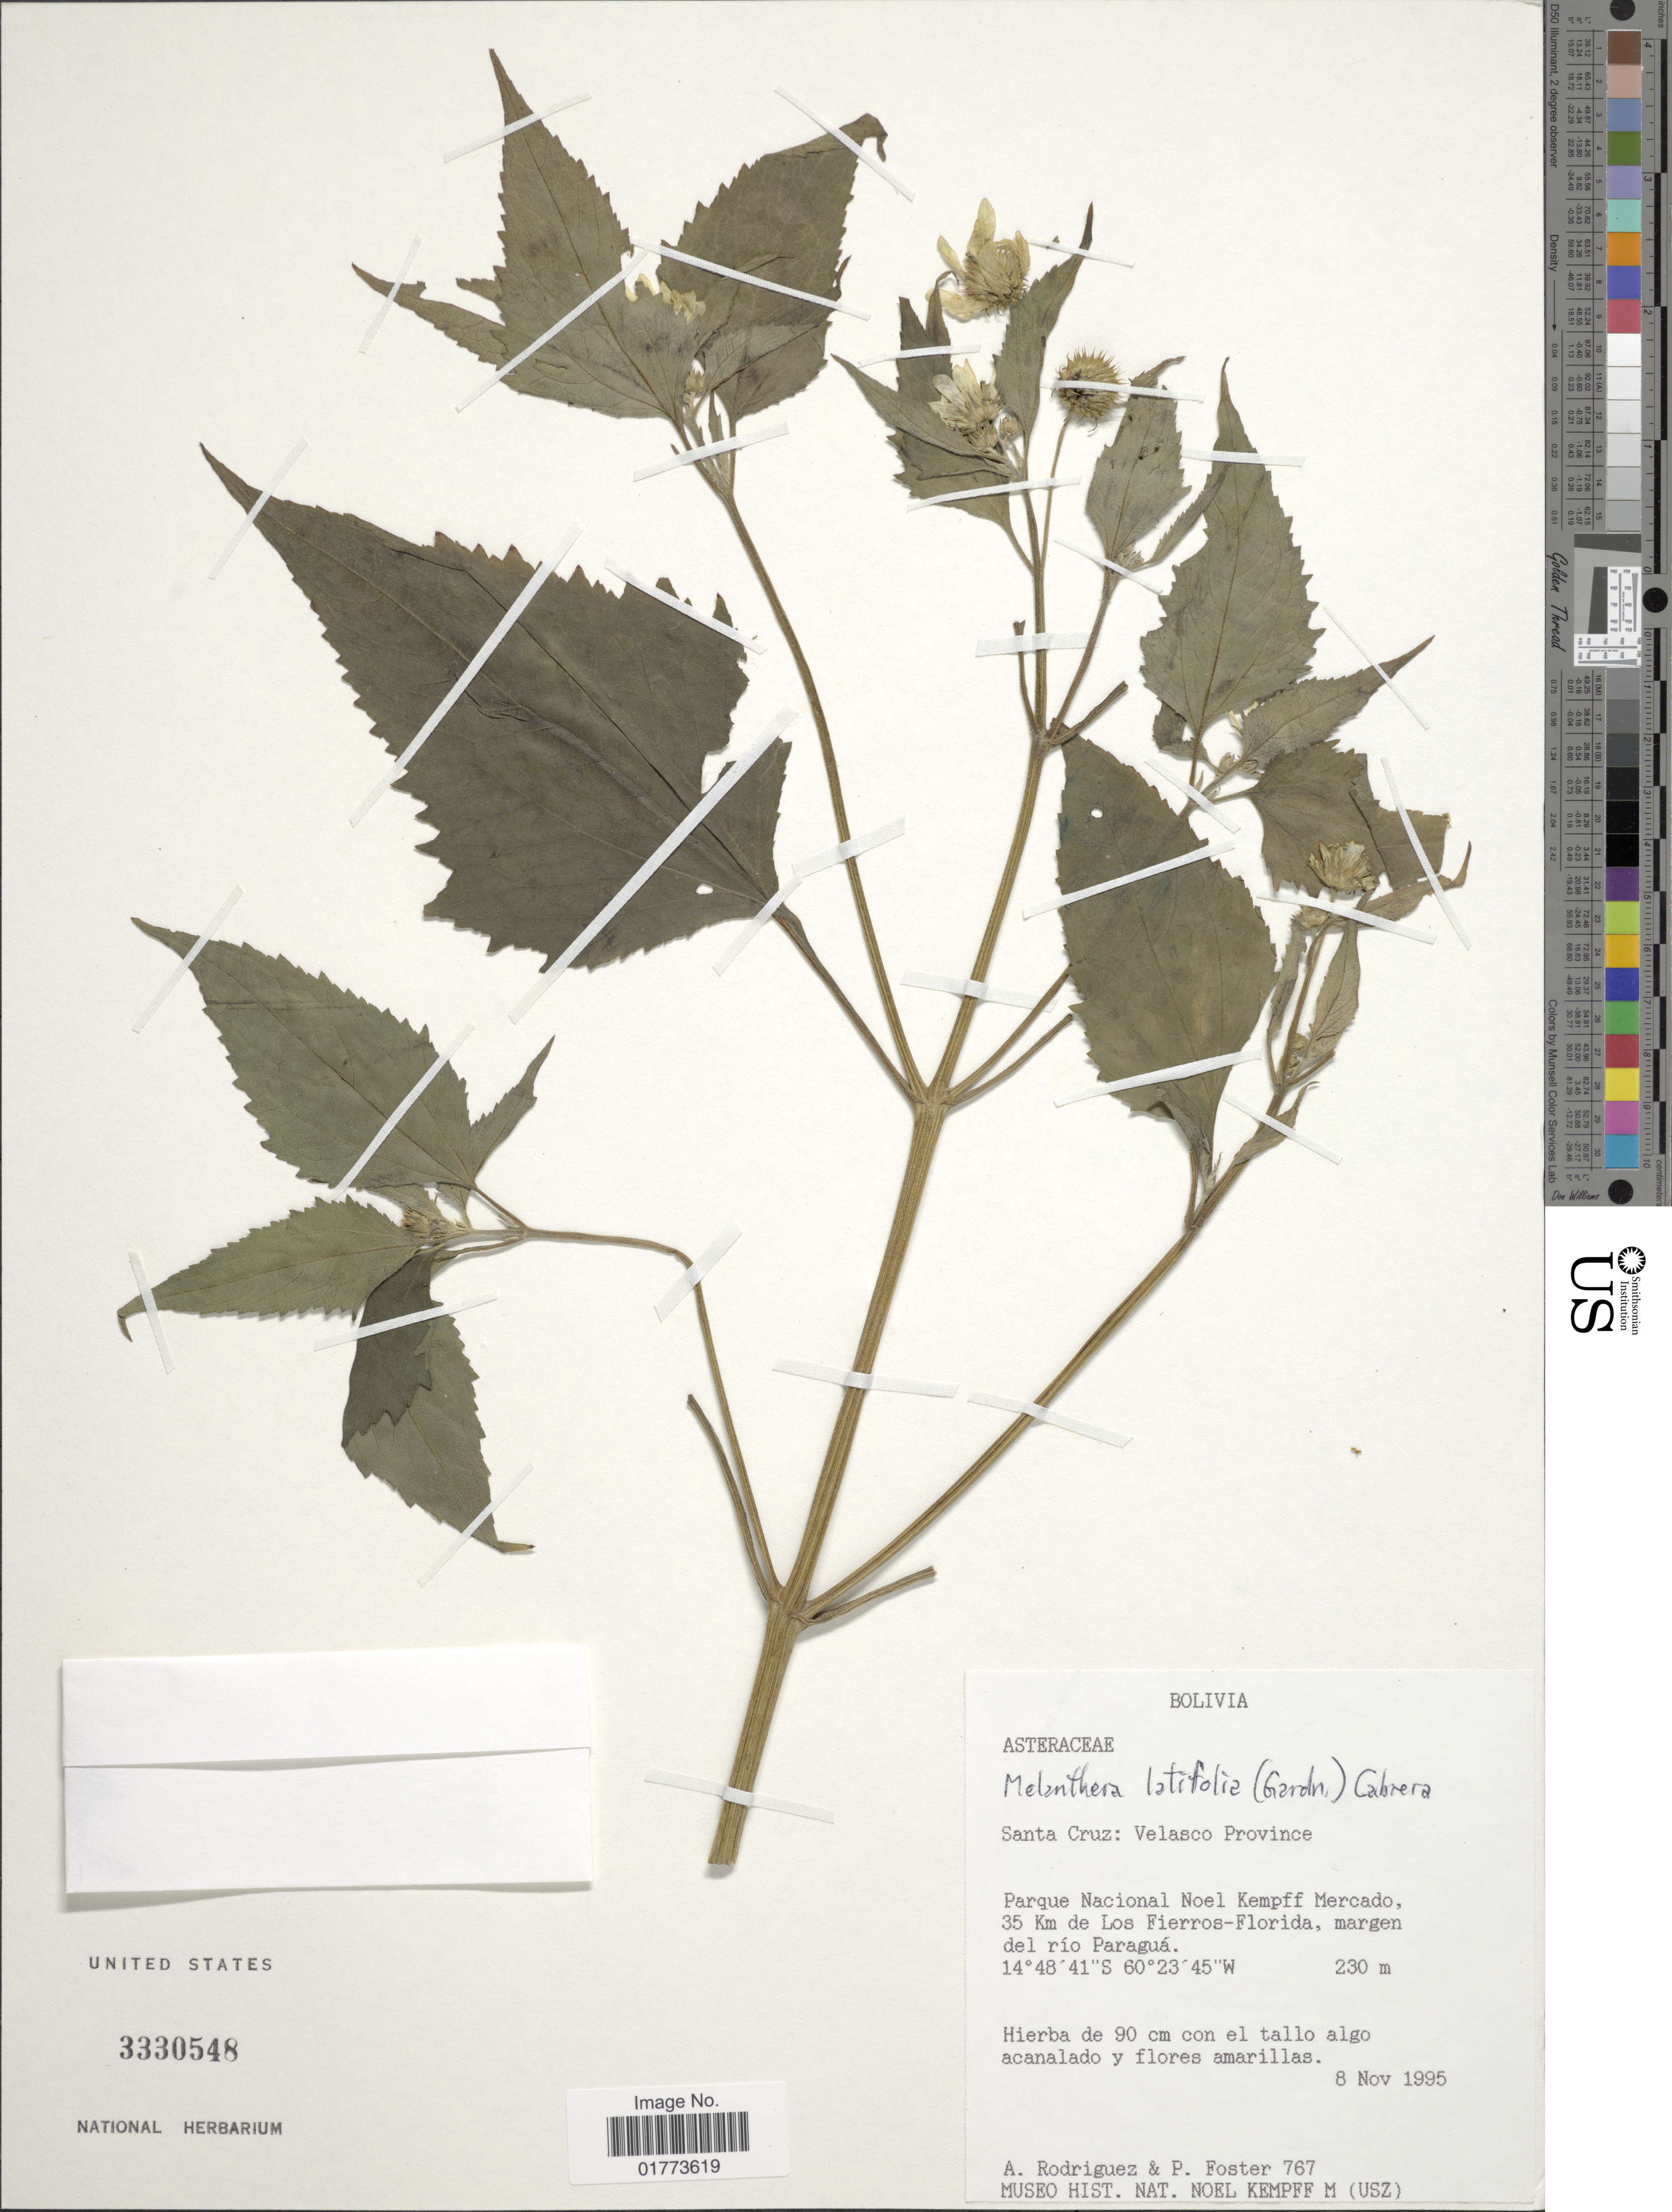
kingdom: Plantae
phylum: Tracheophyta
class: Magnoliopsida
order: Asterales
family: Asteraceae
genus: Melanthera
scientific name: Melanthera latifolia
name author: (Gardner)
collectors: A. Rodriguez & P. Foster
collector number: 767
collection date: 1995-11-08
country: Bolivia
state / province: Santa Cruz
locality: Velasco Province, Parque Nacional Noel Kempff Mercado, 35 Km de Los Fierros-Florida, margen del río Paraguá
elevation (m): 230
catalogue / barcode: US 3330548